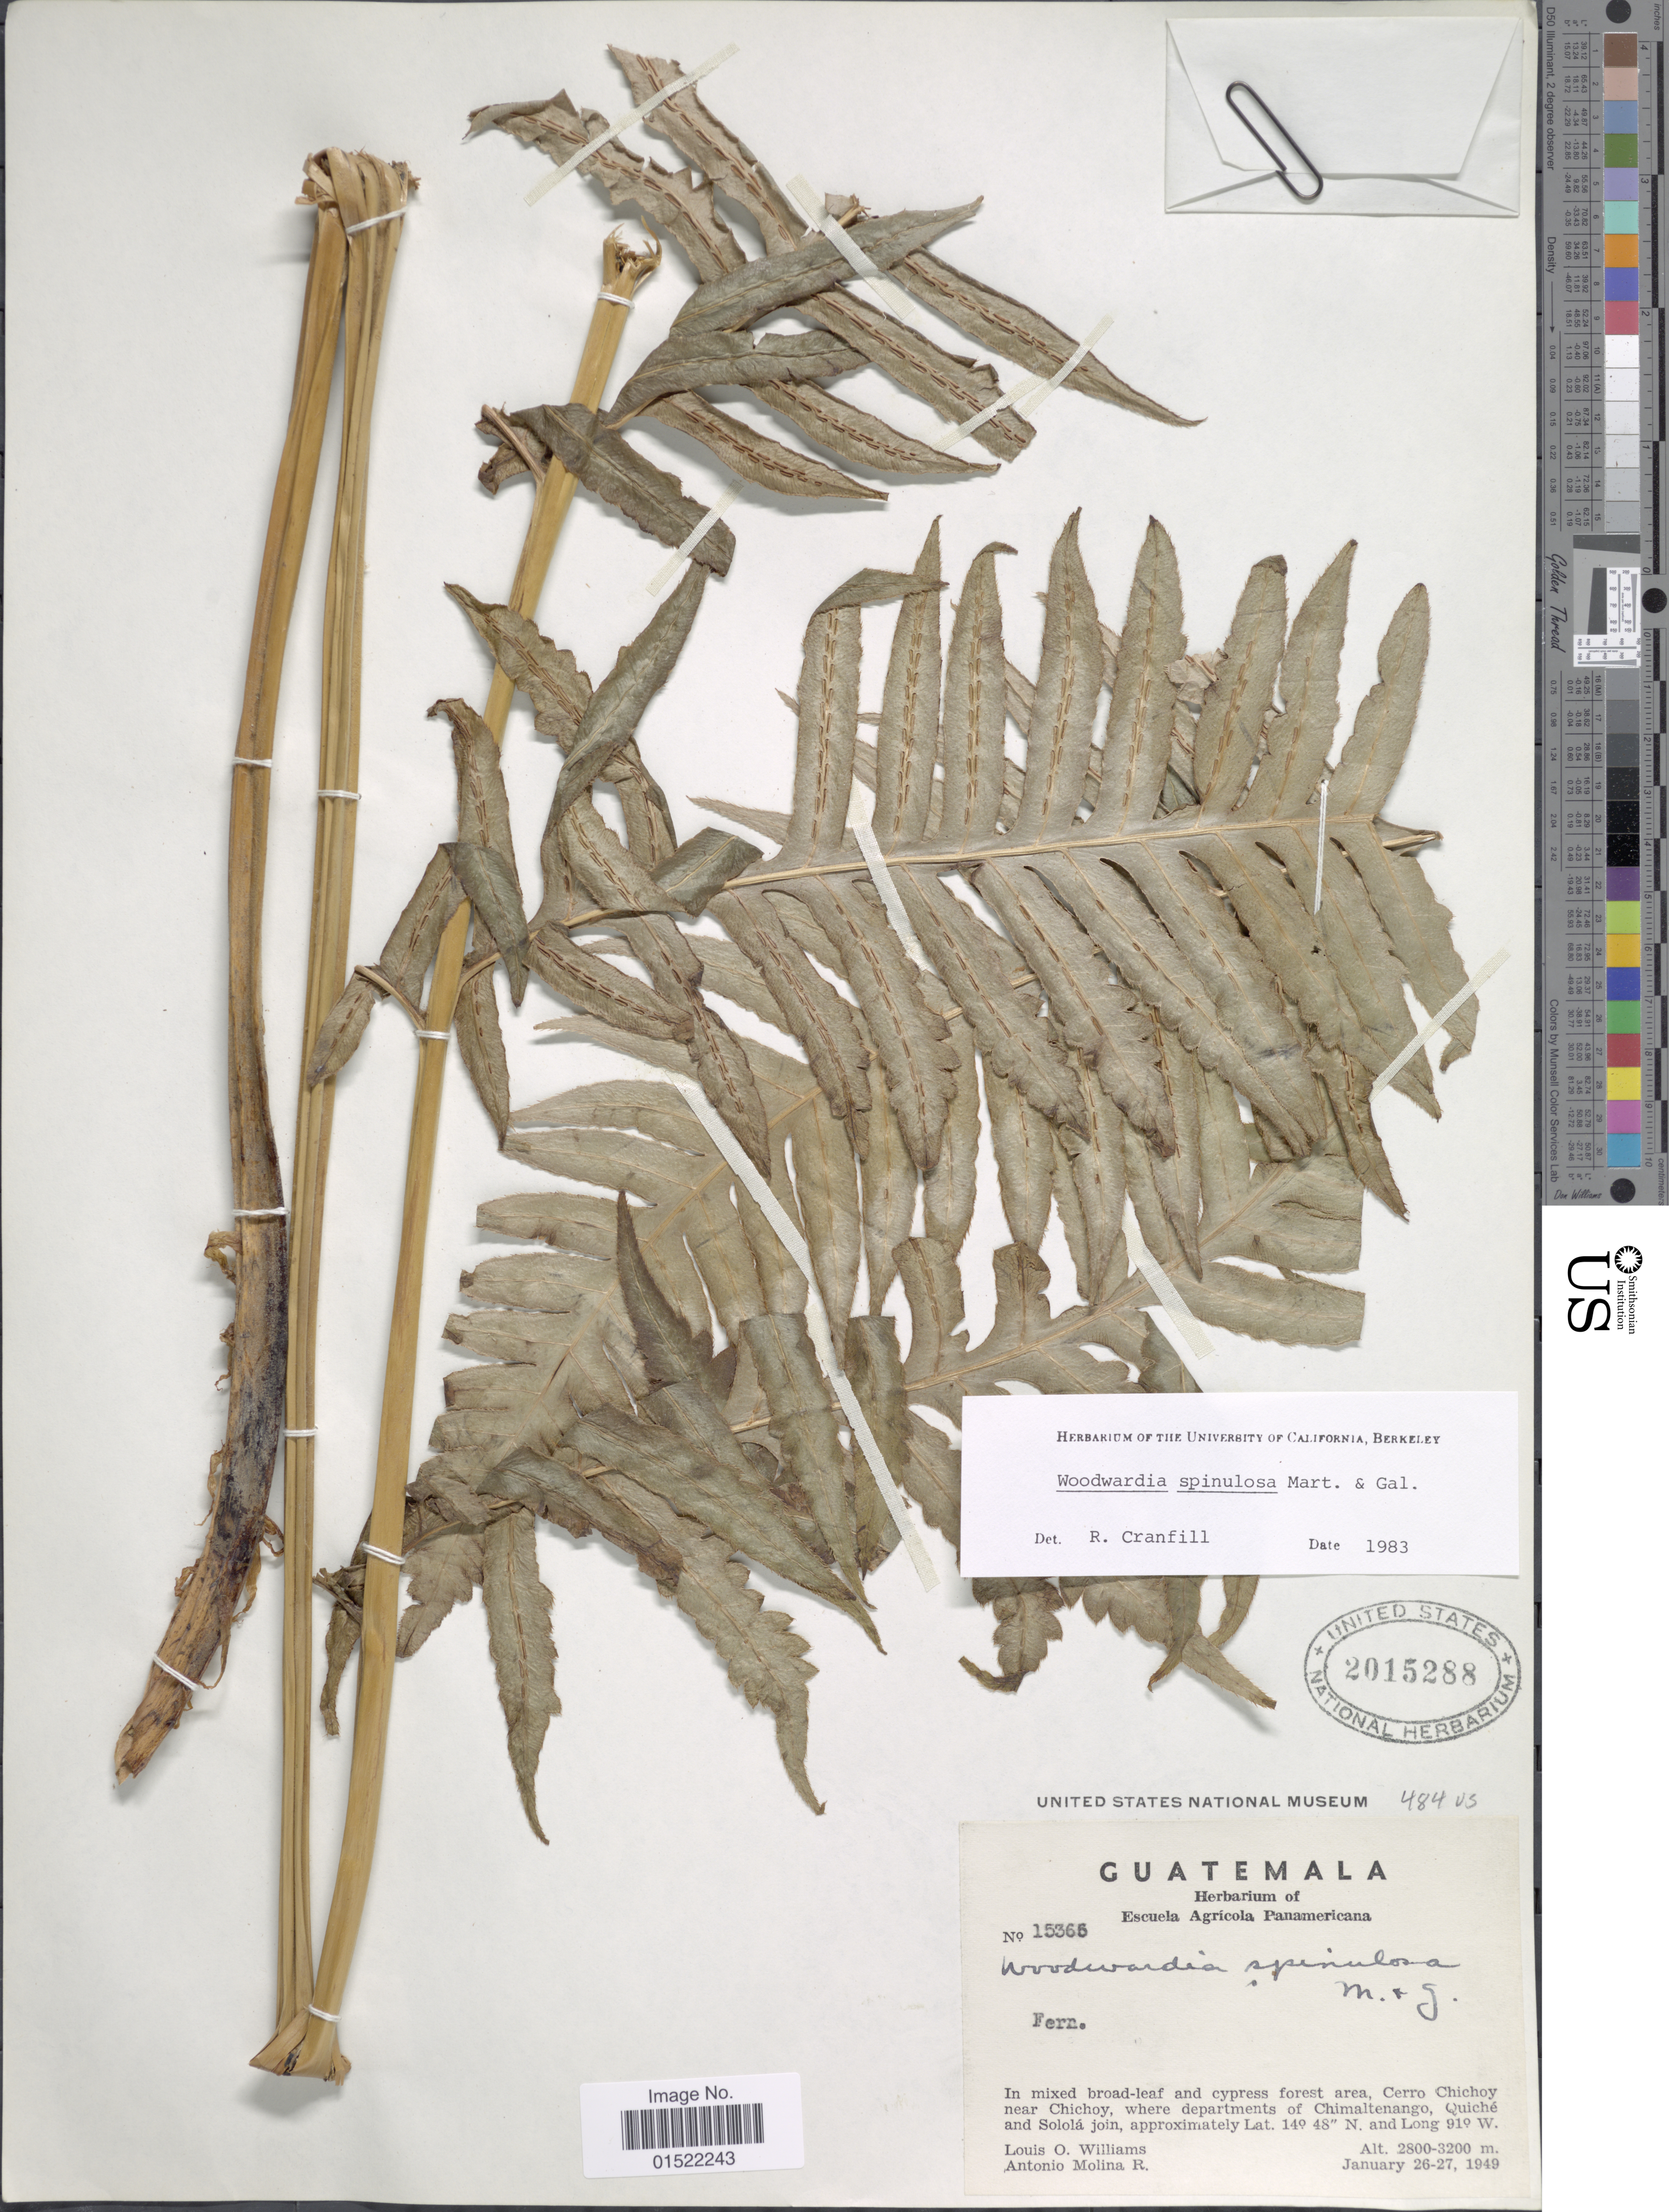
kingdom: Plantae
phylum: Tracheophyta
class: Polypodiopsida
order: Polypodiales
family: Blechnaceae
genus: Woodwardia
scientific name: Woodwardia spinulosa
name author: M. Martens & Galeotti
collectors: L. O. Williams & A. Molina R.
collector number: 15365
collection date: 1949-01-26/1949-01-27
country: Guatemala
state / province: Guatemala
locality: In mixed broad-leaf and cypress forest area, Cerro Chichoy near Chichoy, where departments of Chimaltenango, Quiche and Solola join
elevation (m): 2800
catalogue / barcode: US 2015288